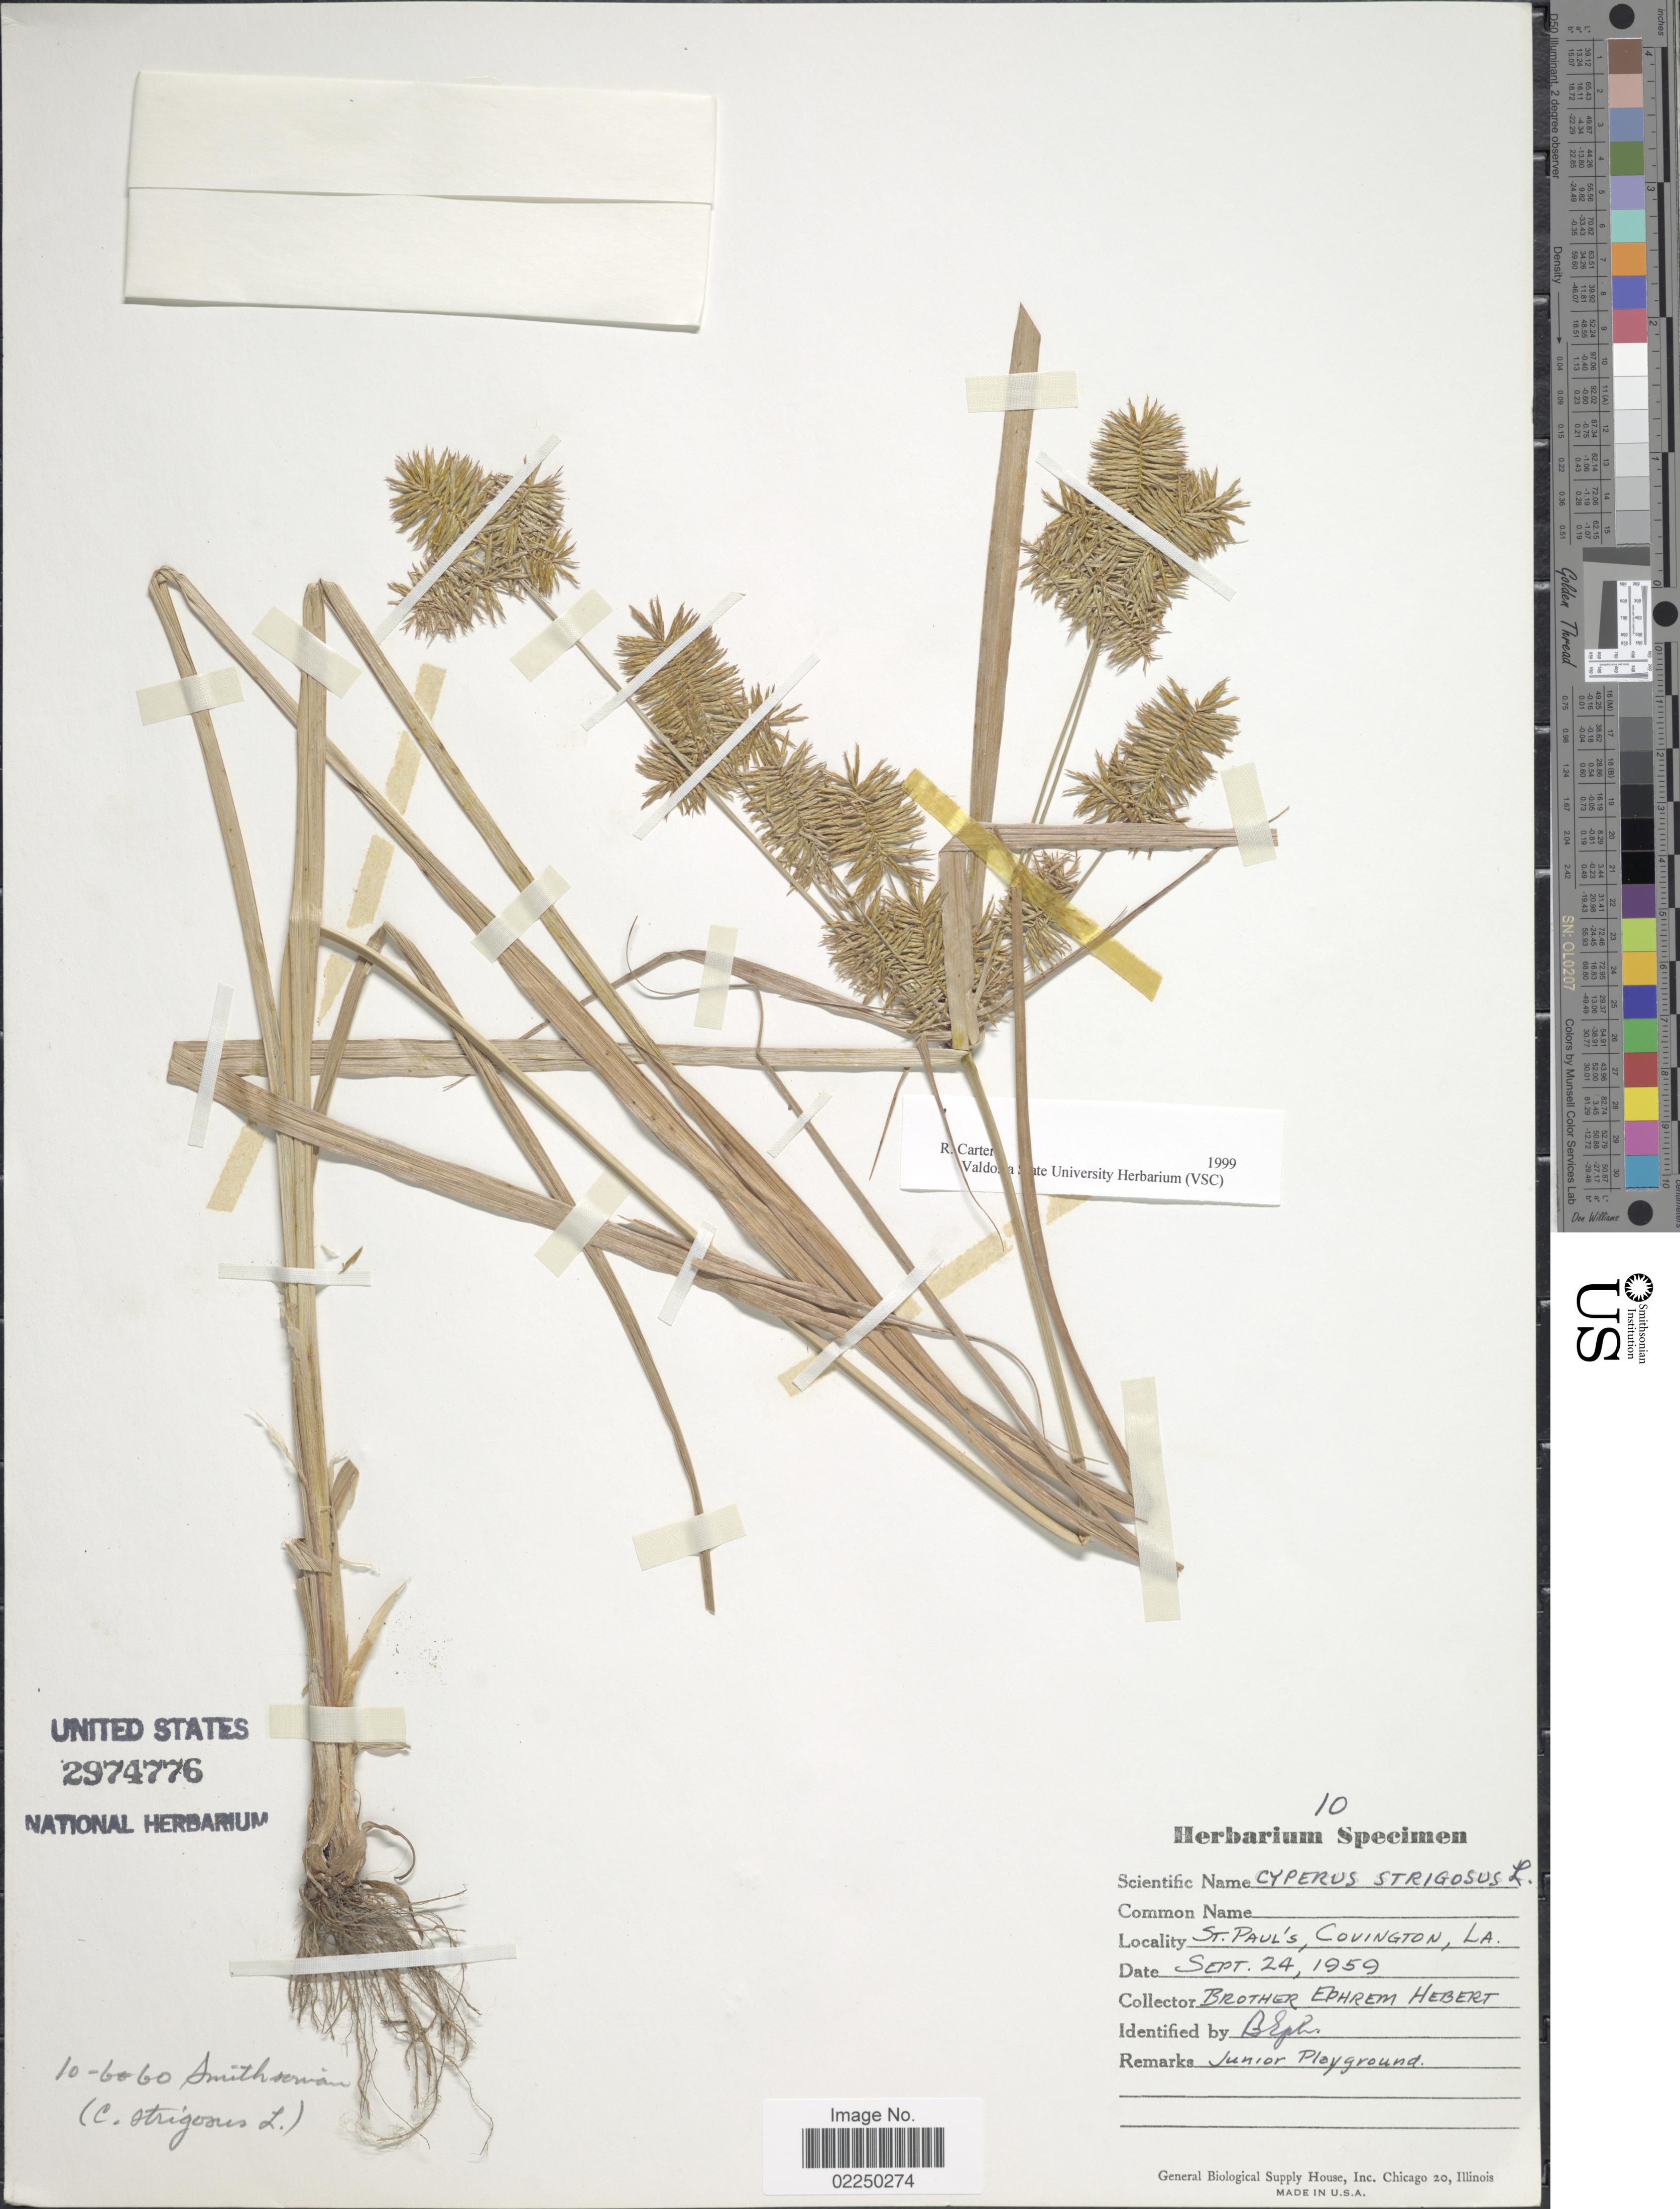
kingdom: Plantae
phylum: Tracheophyta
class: Liliopsida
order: Poales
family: Cyperaceae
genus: Cyperus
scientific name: Cyperus strigosus L.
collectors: E. Hebert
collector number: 10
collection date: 1959-09-24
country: United States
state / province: Louisiana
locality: St. Paul's, Covington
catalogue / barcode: US 2974776